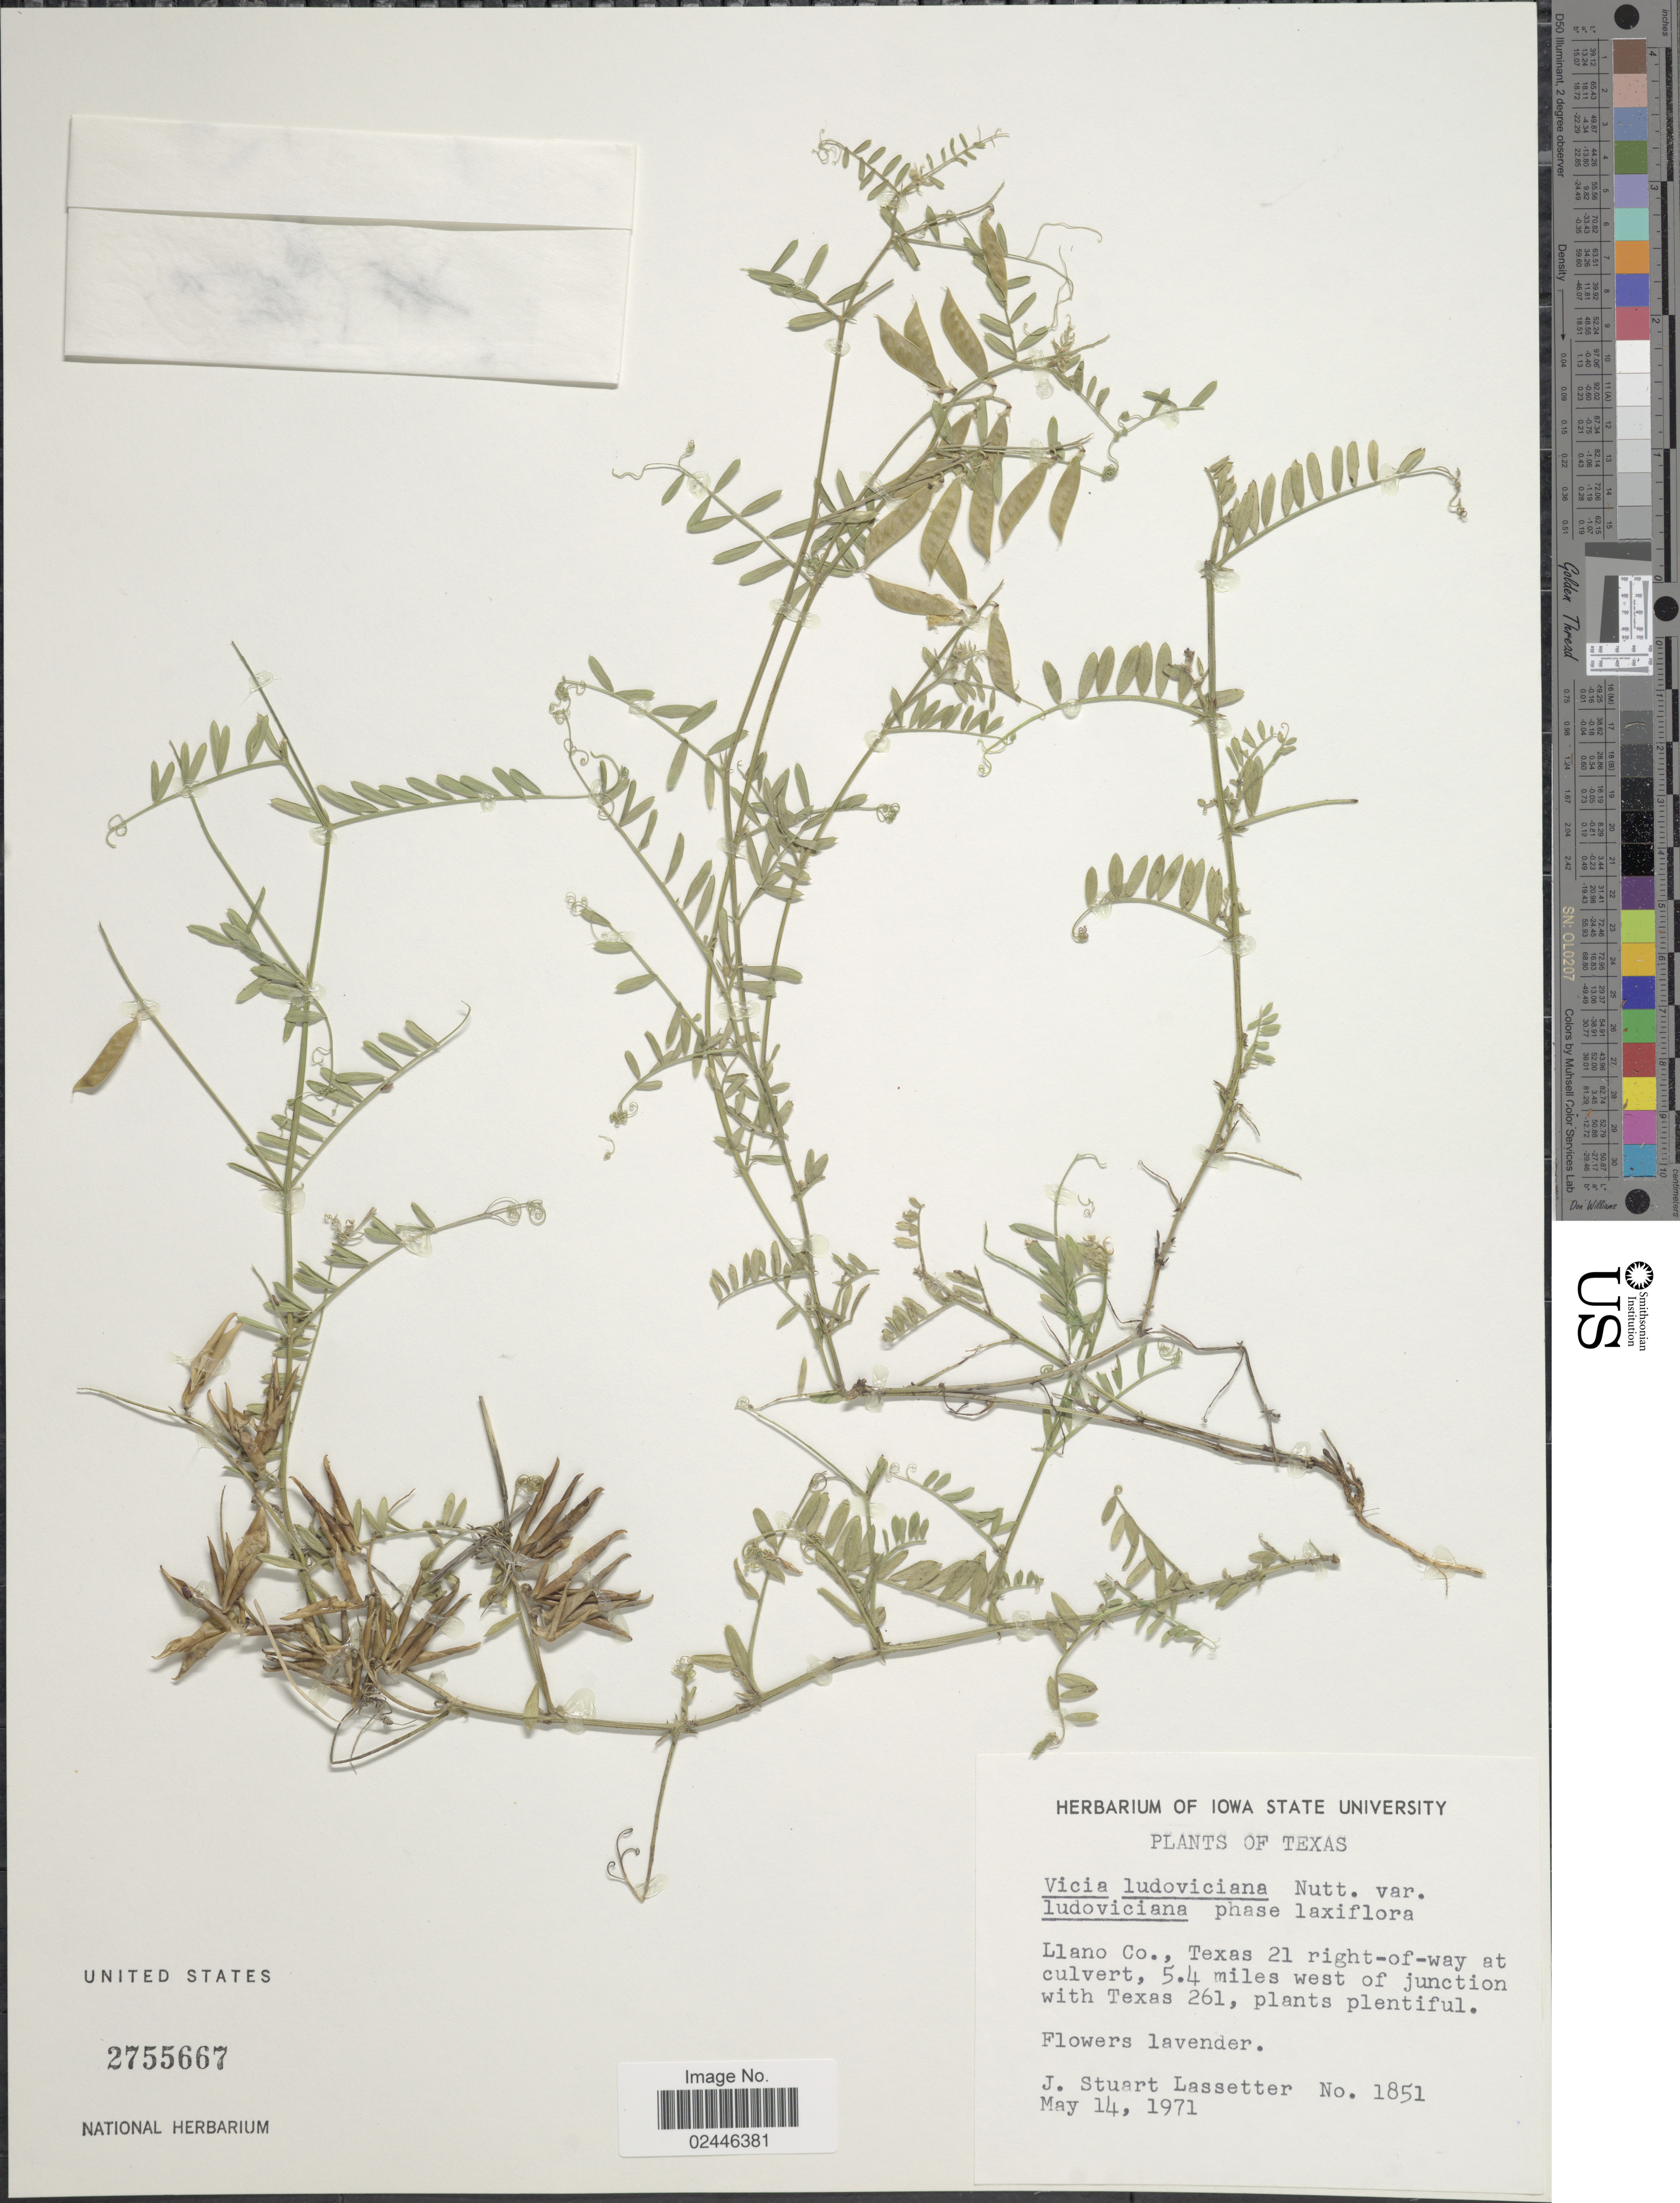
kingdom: Plantae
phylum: Tracheophyta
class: Magnoliopsida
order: Fabales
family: Fabaceae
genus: Vicia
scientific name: Vicia ludoviciana var. ludoviciana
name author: Nutt. ex Torr. & A. Gray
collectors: J. Lassetter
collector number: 1851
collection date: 1971-05-14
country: United States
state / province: Texas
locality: Llano Co., Texas 21 right-of-way at culvert, 5.4 miles west of junction with Texas 261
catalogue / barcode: US 2755667